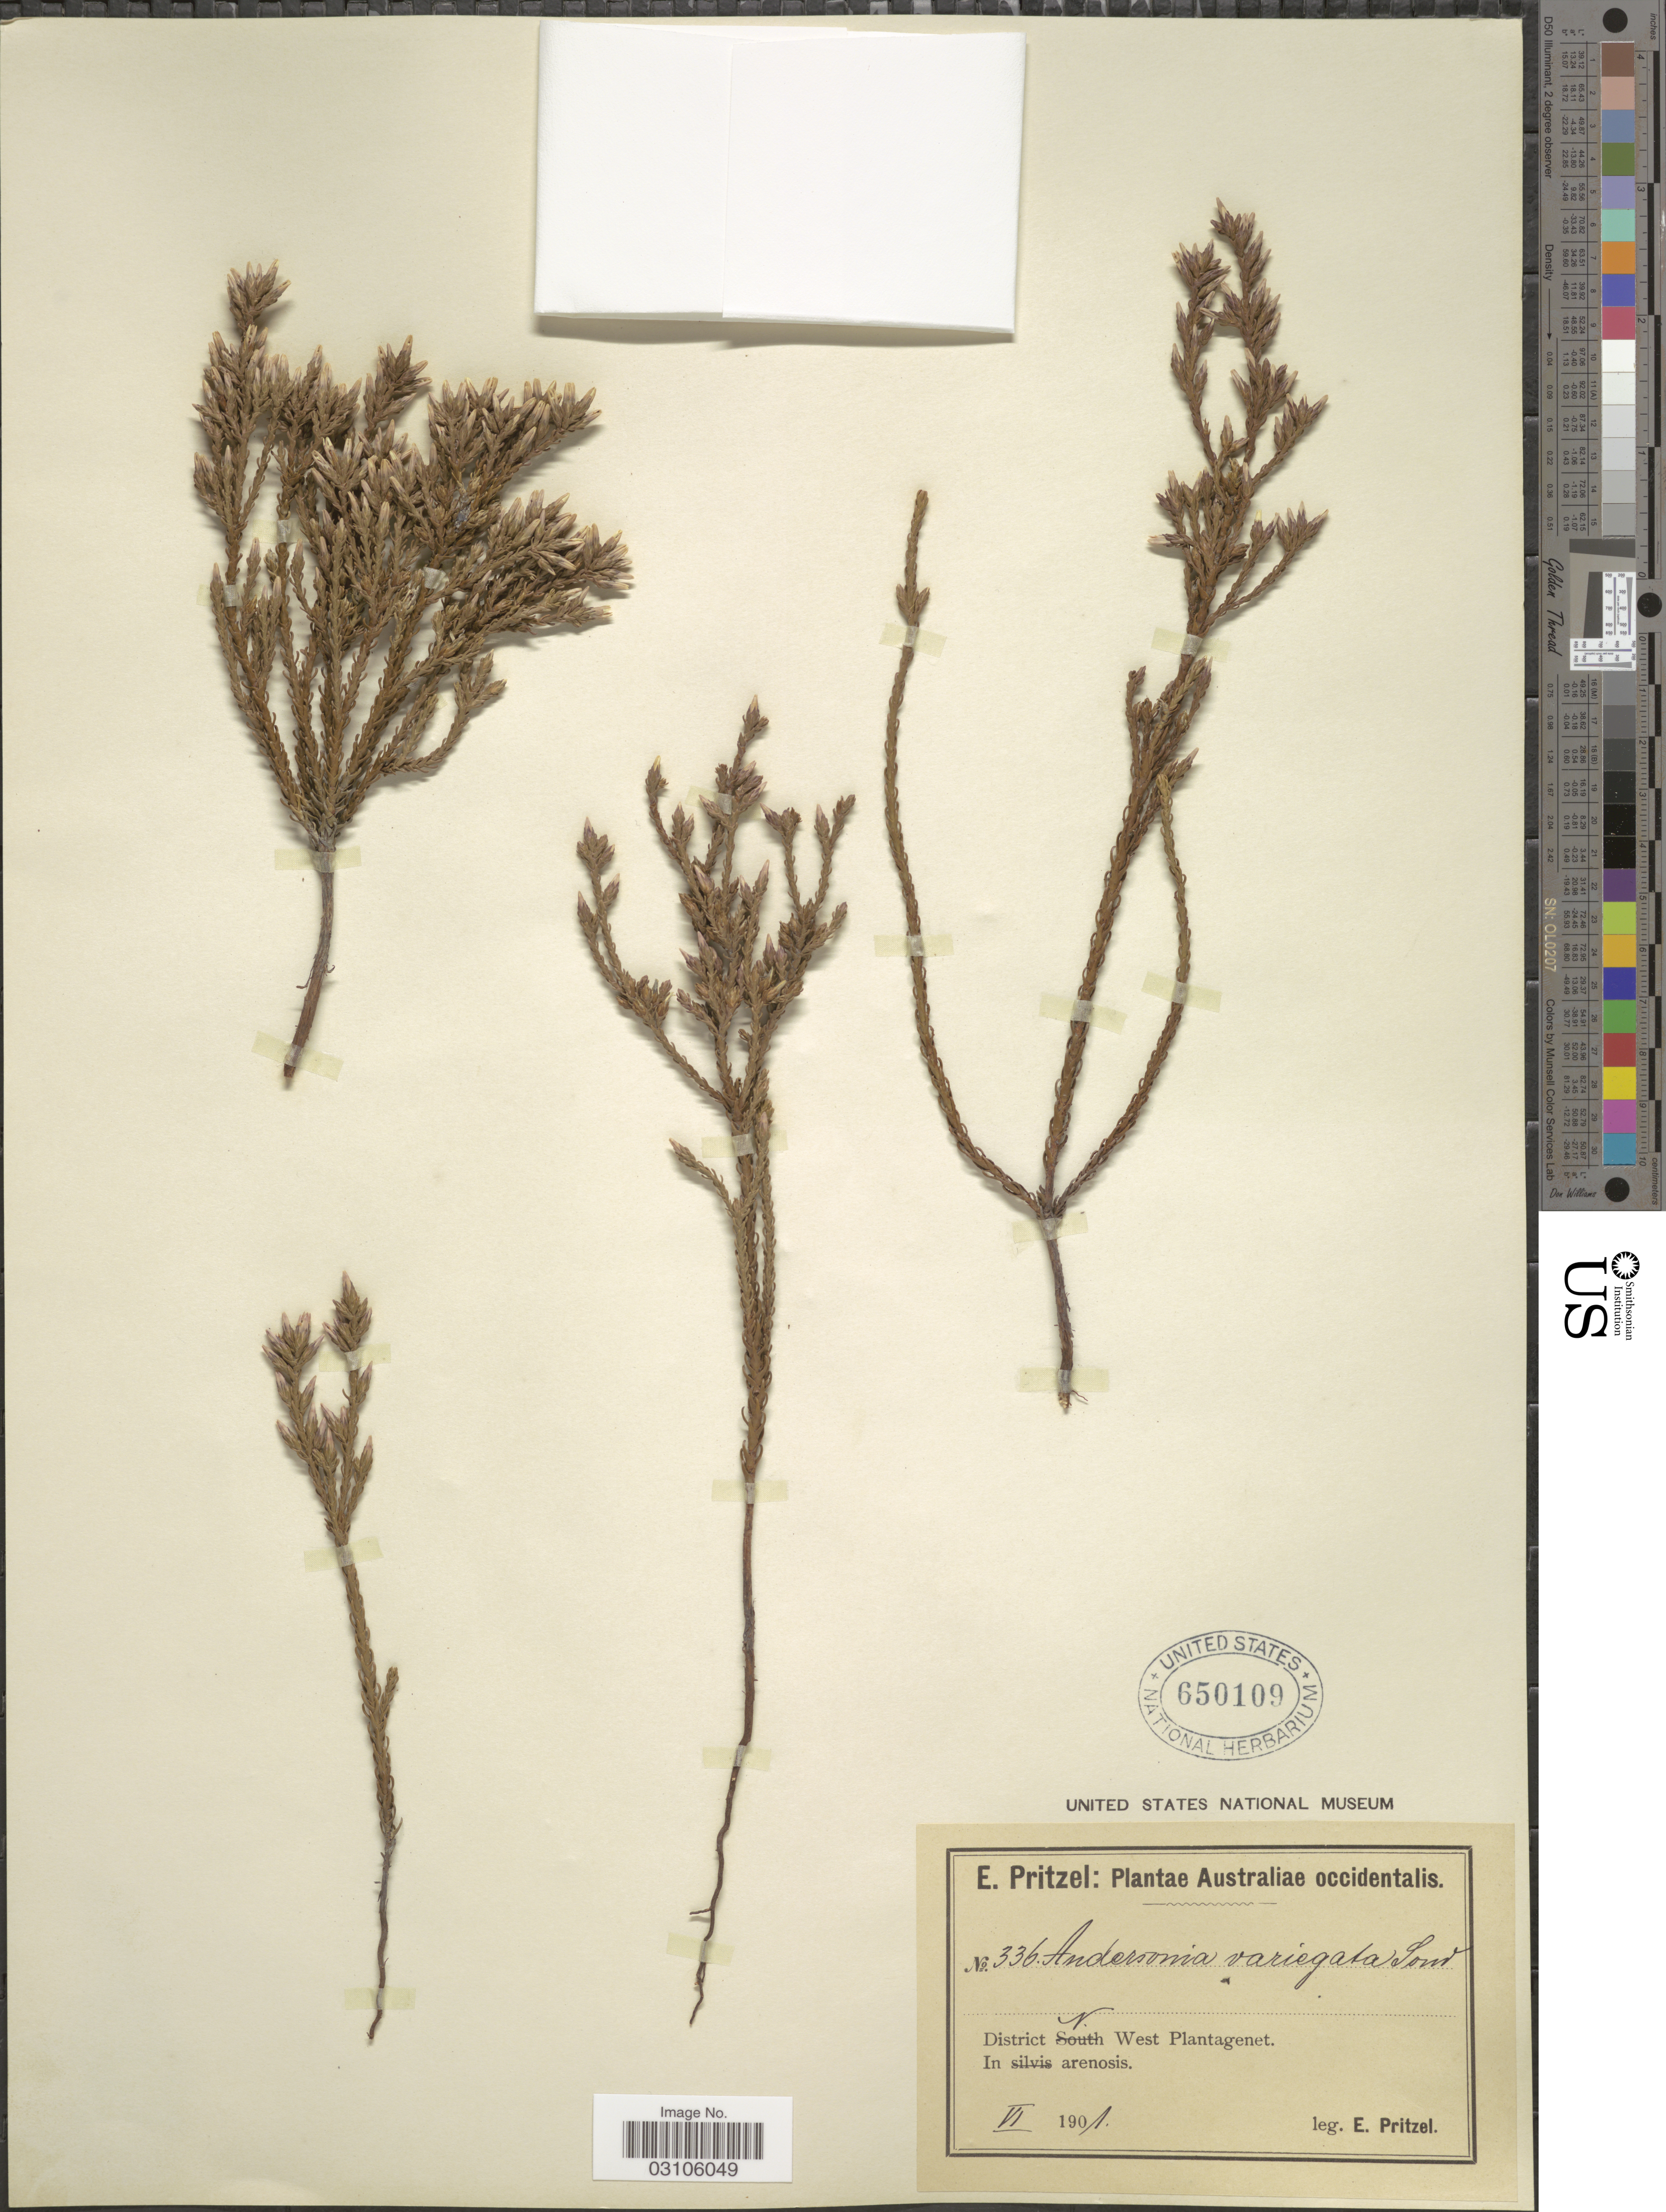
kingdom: Plantae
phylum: Tracheophyta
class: Magnoliopsida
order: Ericales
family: Ericaceae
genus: Andersonia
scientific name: Andersonia variegata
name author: Sond.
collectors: E. G. Pritzel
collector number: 336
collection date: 1901-06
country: Australia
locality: Australiae occidentalis. District N West Plantagenet.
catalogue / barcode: US 650109